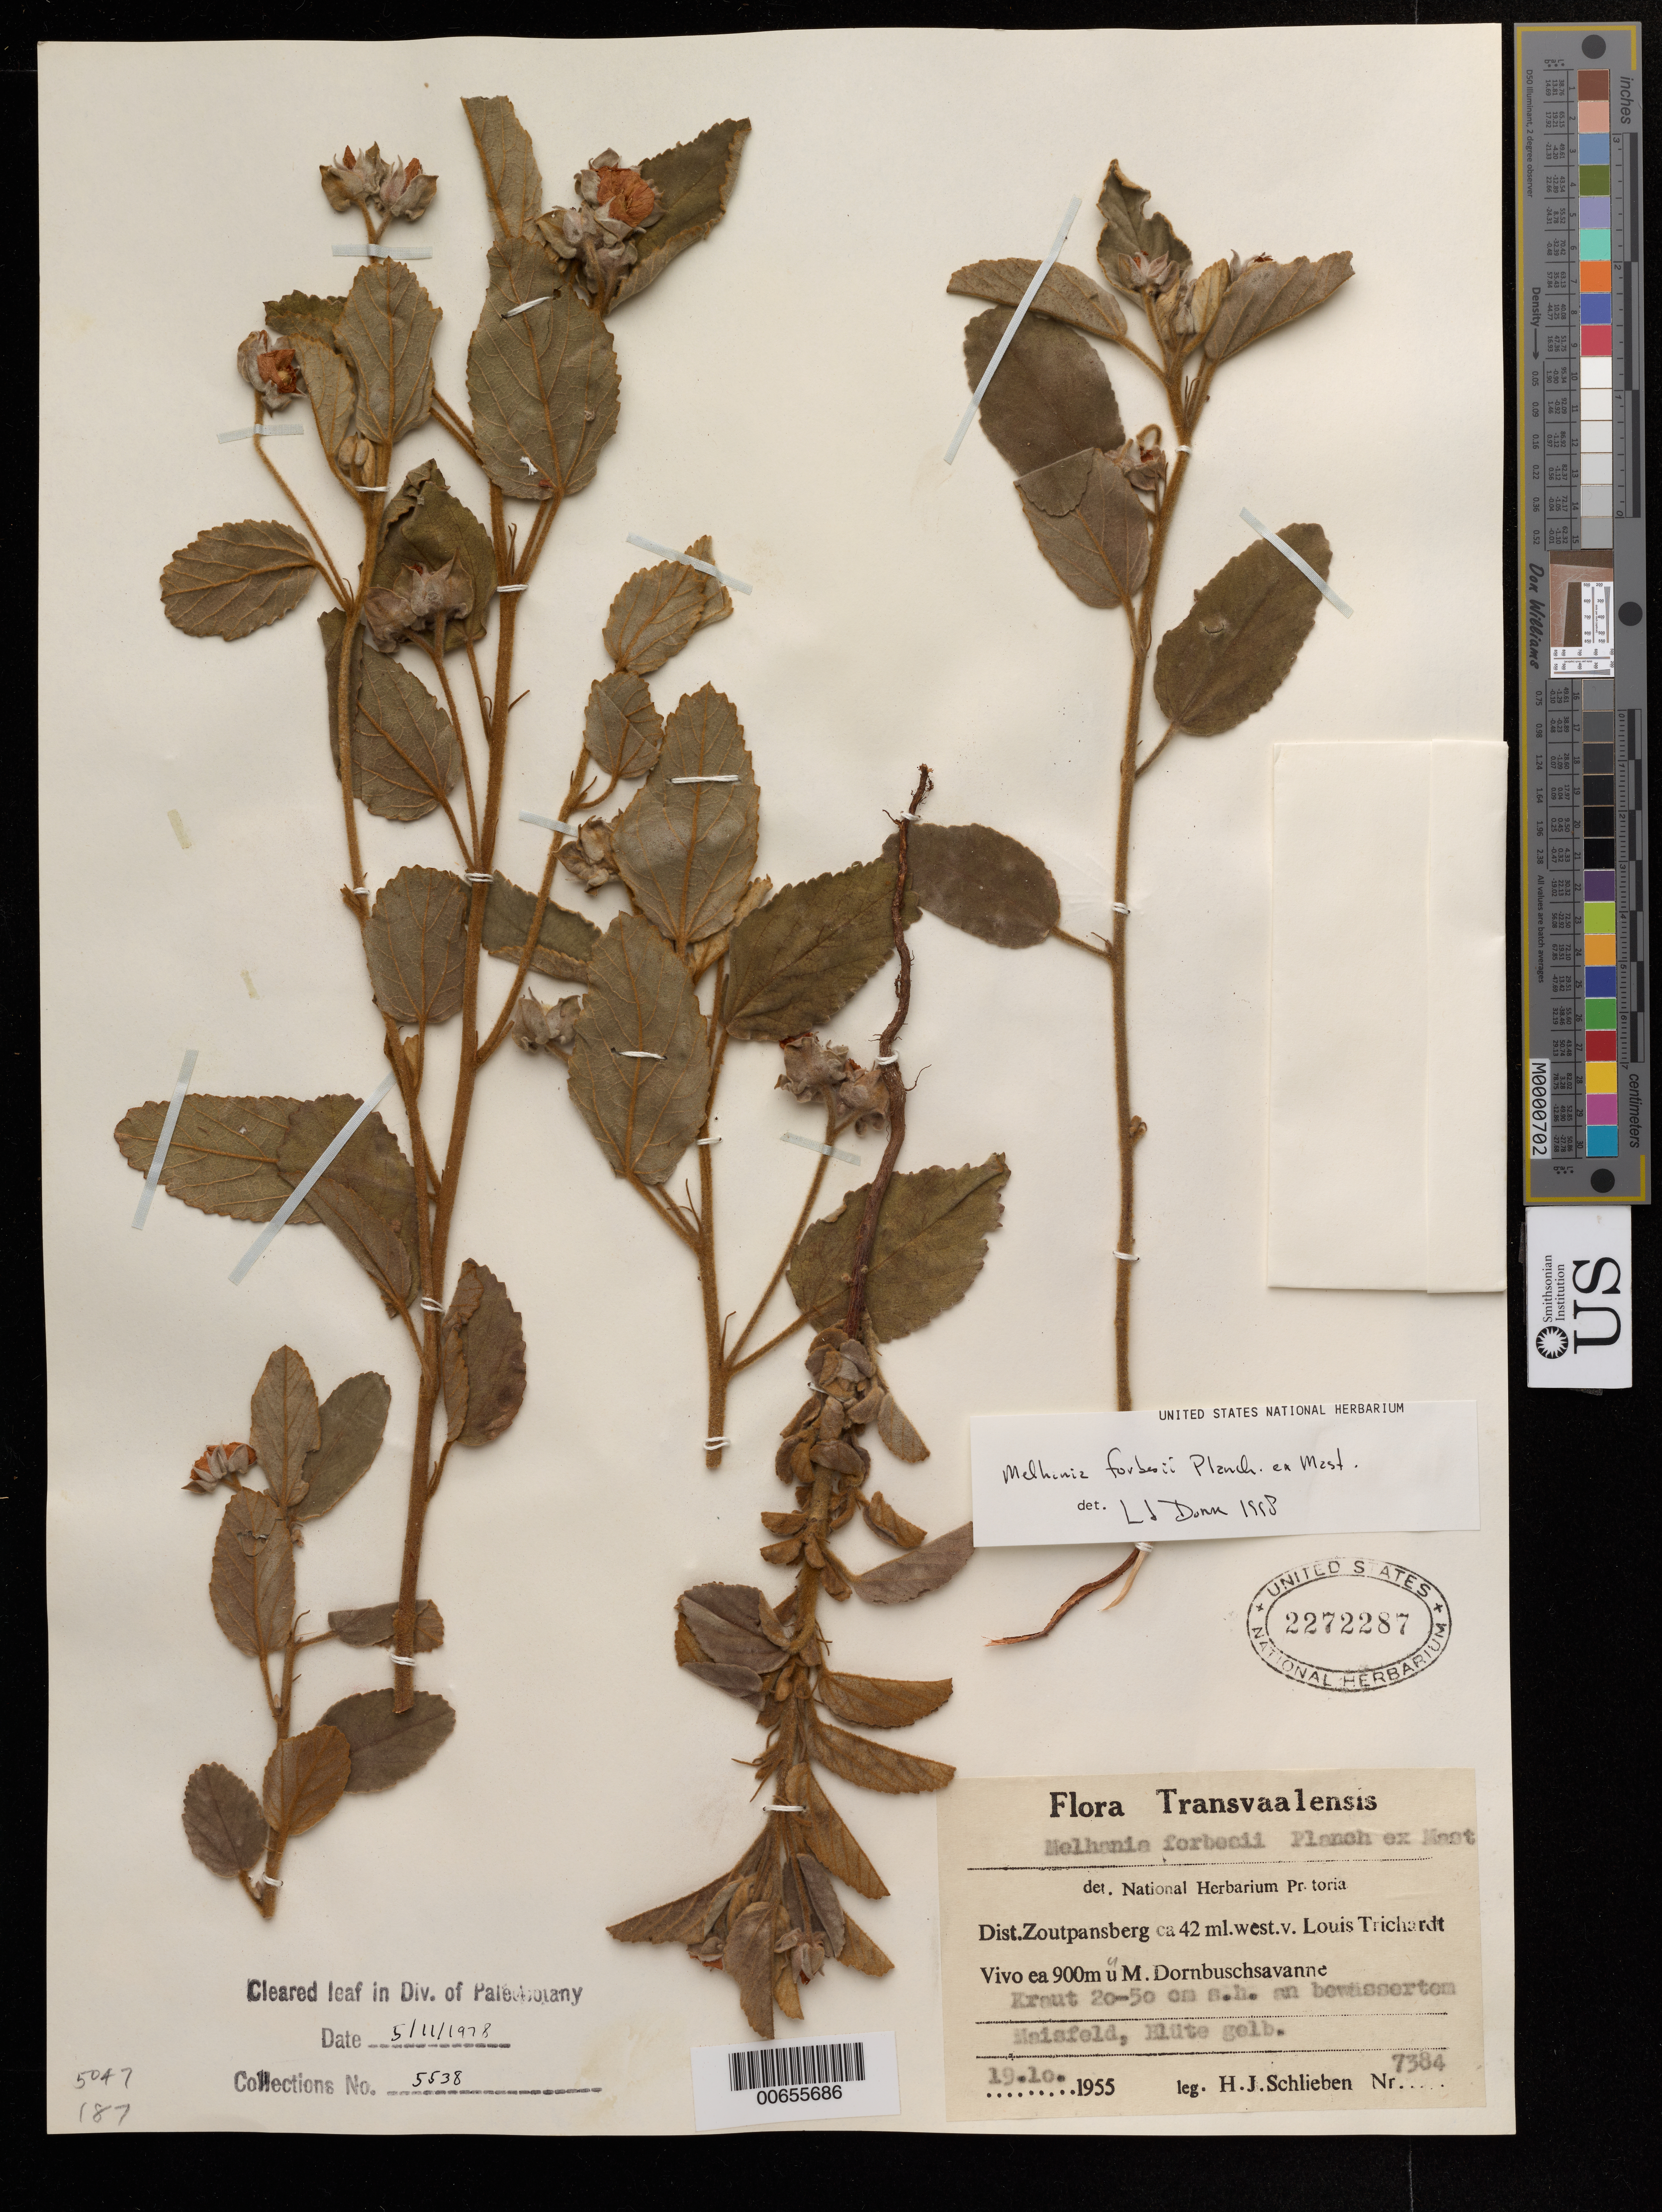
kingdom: Plantae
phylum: Tracheophyta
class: Magnoliopsida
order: Malvales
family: Malvaceae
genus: Melhania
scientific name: Melhania forbesii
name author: Planch. ex Mast.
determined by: Dorr, L. J., (BOT), Smithsonian Institution - National Museum of Natural History (UNITED STATES)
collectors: H. J. Schlieben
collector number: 7384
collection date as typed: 19 Oct 1955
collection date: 1955-10-19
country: South Africa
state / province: Limpopo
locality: Ca. 42 ml. W v. Louis Trichardt. Transvaal. Zoutpansberg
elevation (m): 900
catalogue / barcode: US 2272287